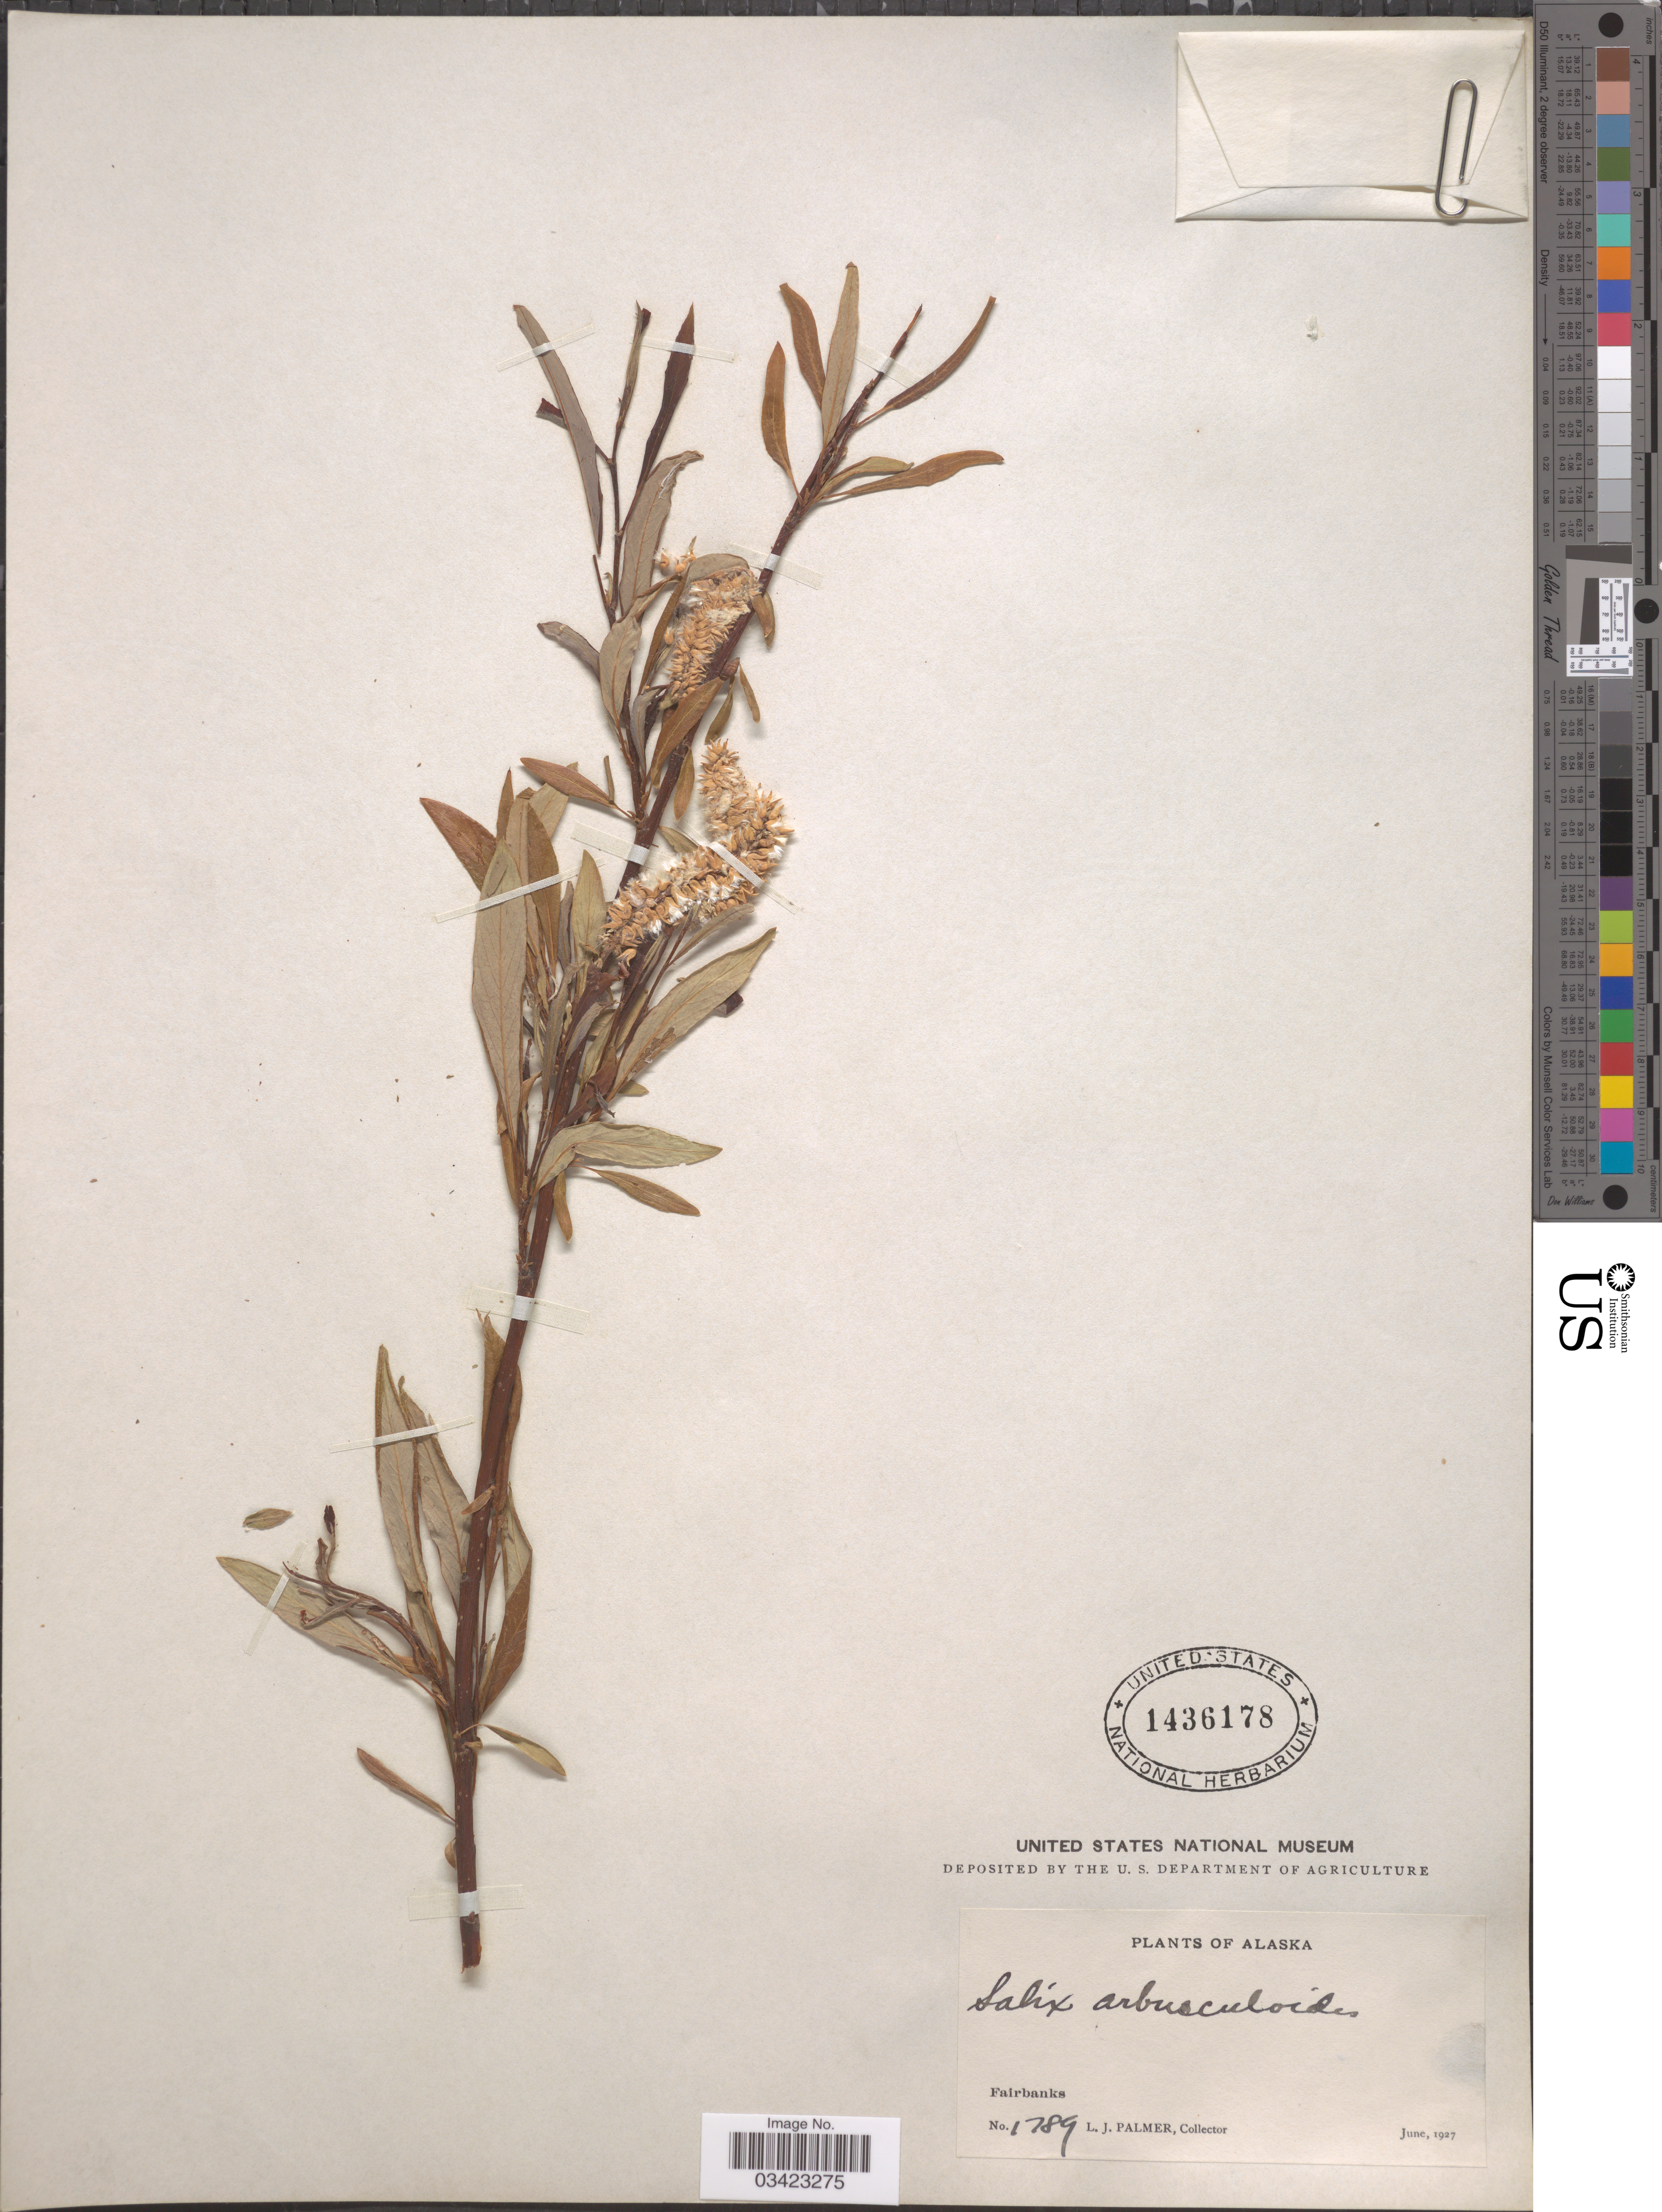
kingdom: Plantae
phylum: Tracheophyta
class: Magnoliopsida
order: Malpighiales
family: Salicaceae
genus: Salix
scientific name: Salix arbusculoides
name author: Andersson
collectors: L. J. Palmer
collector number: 1789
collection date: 1927-06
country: United States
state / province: Alaska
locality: Fairbanks.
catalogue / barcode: US 1436178